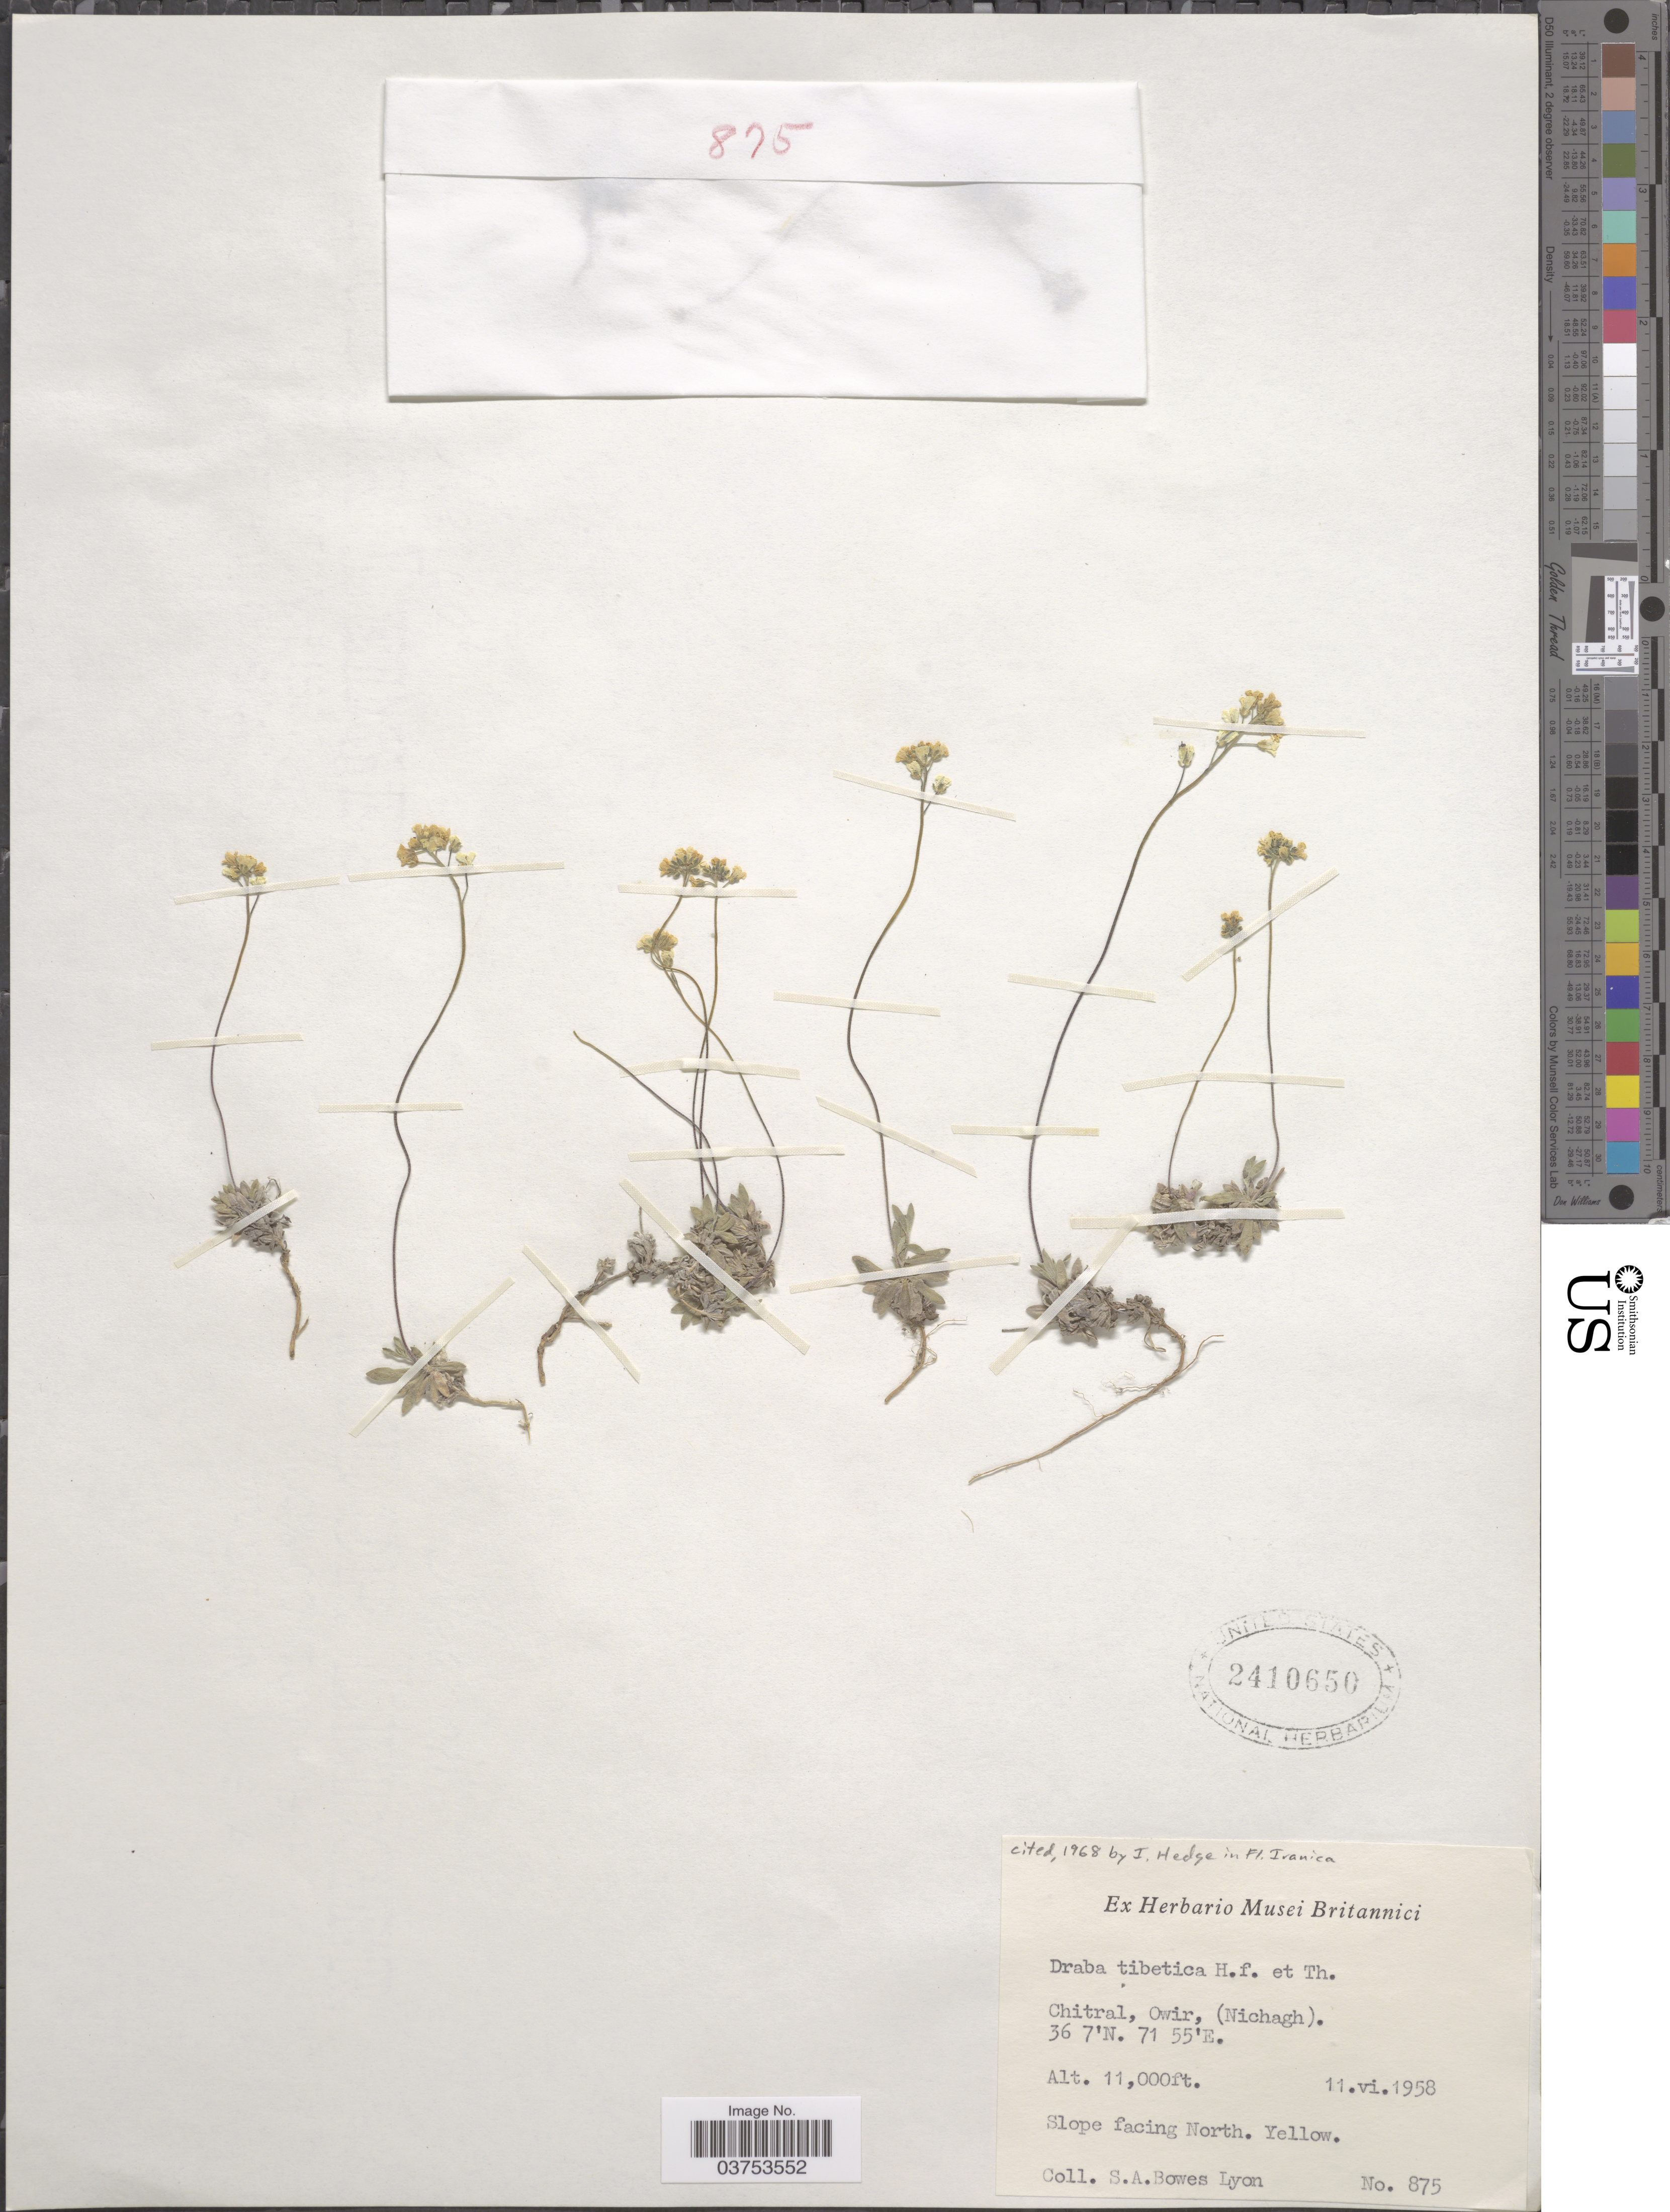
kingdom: Plantae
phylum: Tracheophyta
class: Magnoliopsida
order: Brassicales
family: Brassicaceae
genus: Draba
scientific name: Draba tibetica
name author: Hook. f. & Thomson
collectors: S. Bowes Lyon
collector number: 875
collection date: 1958-06-11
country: Pakistan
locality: Chitral, Owir, (Nichagh). Slope facing North.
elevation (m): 3353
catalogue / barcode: US 2410650